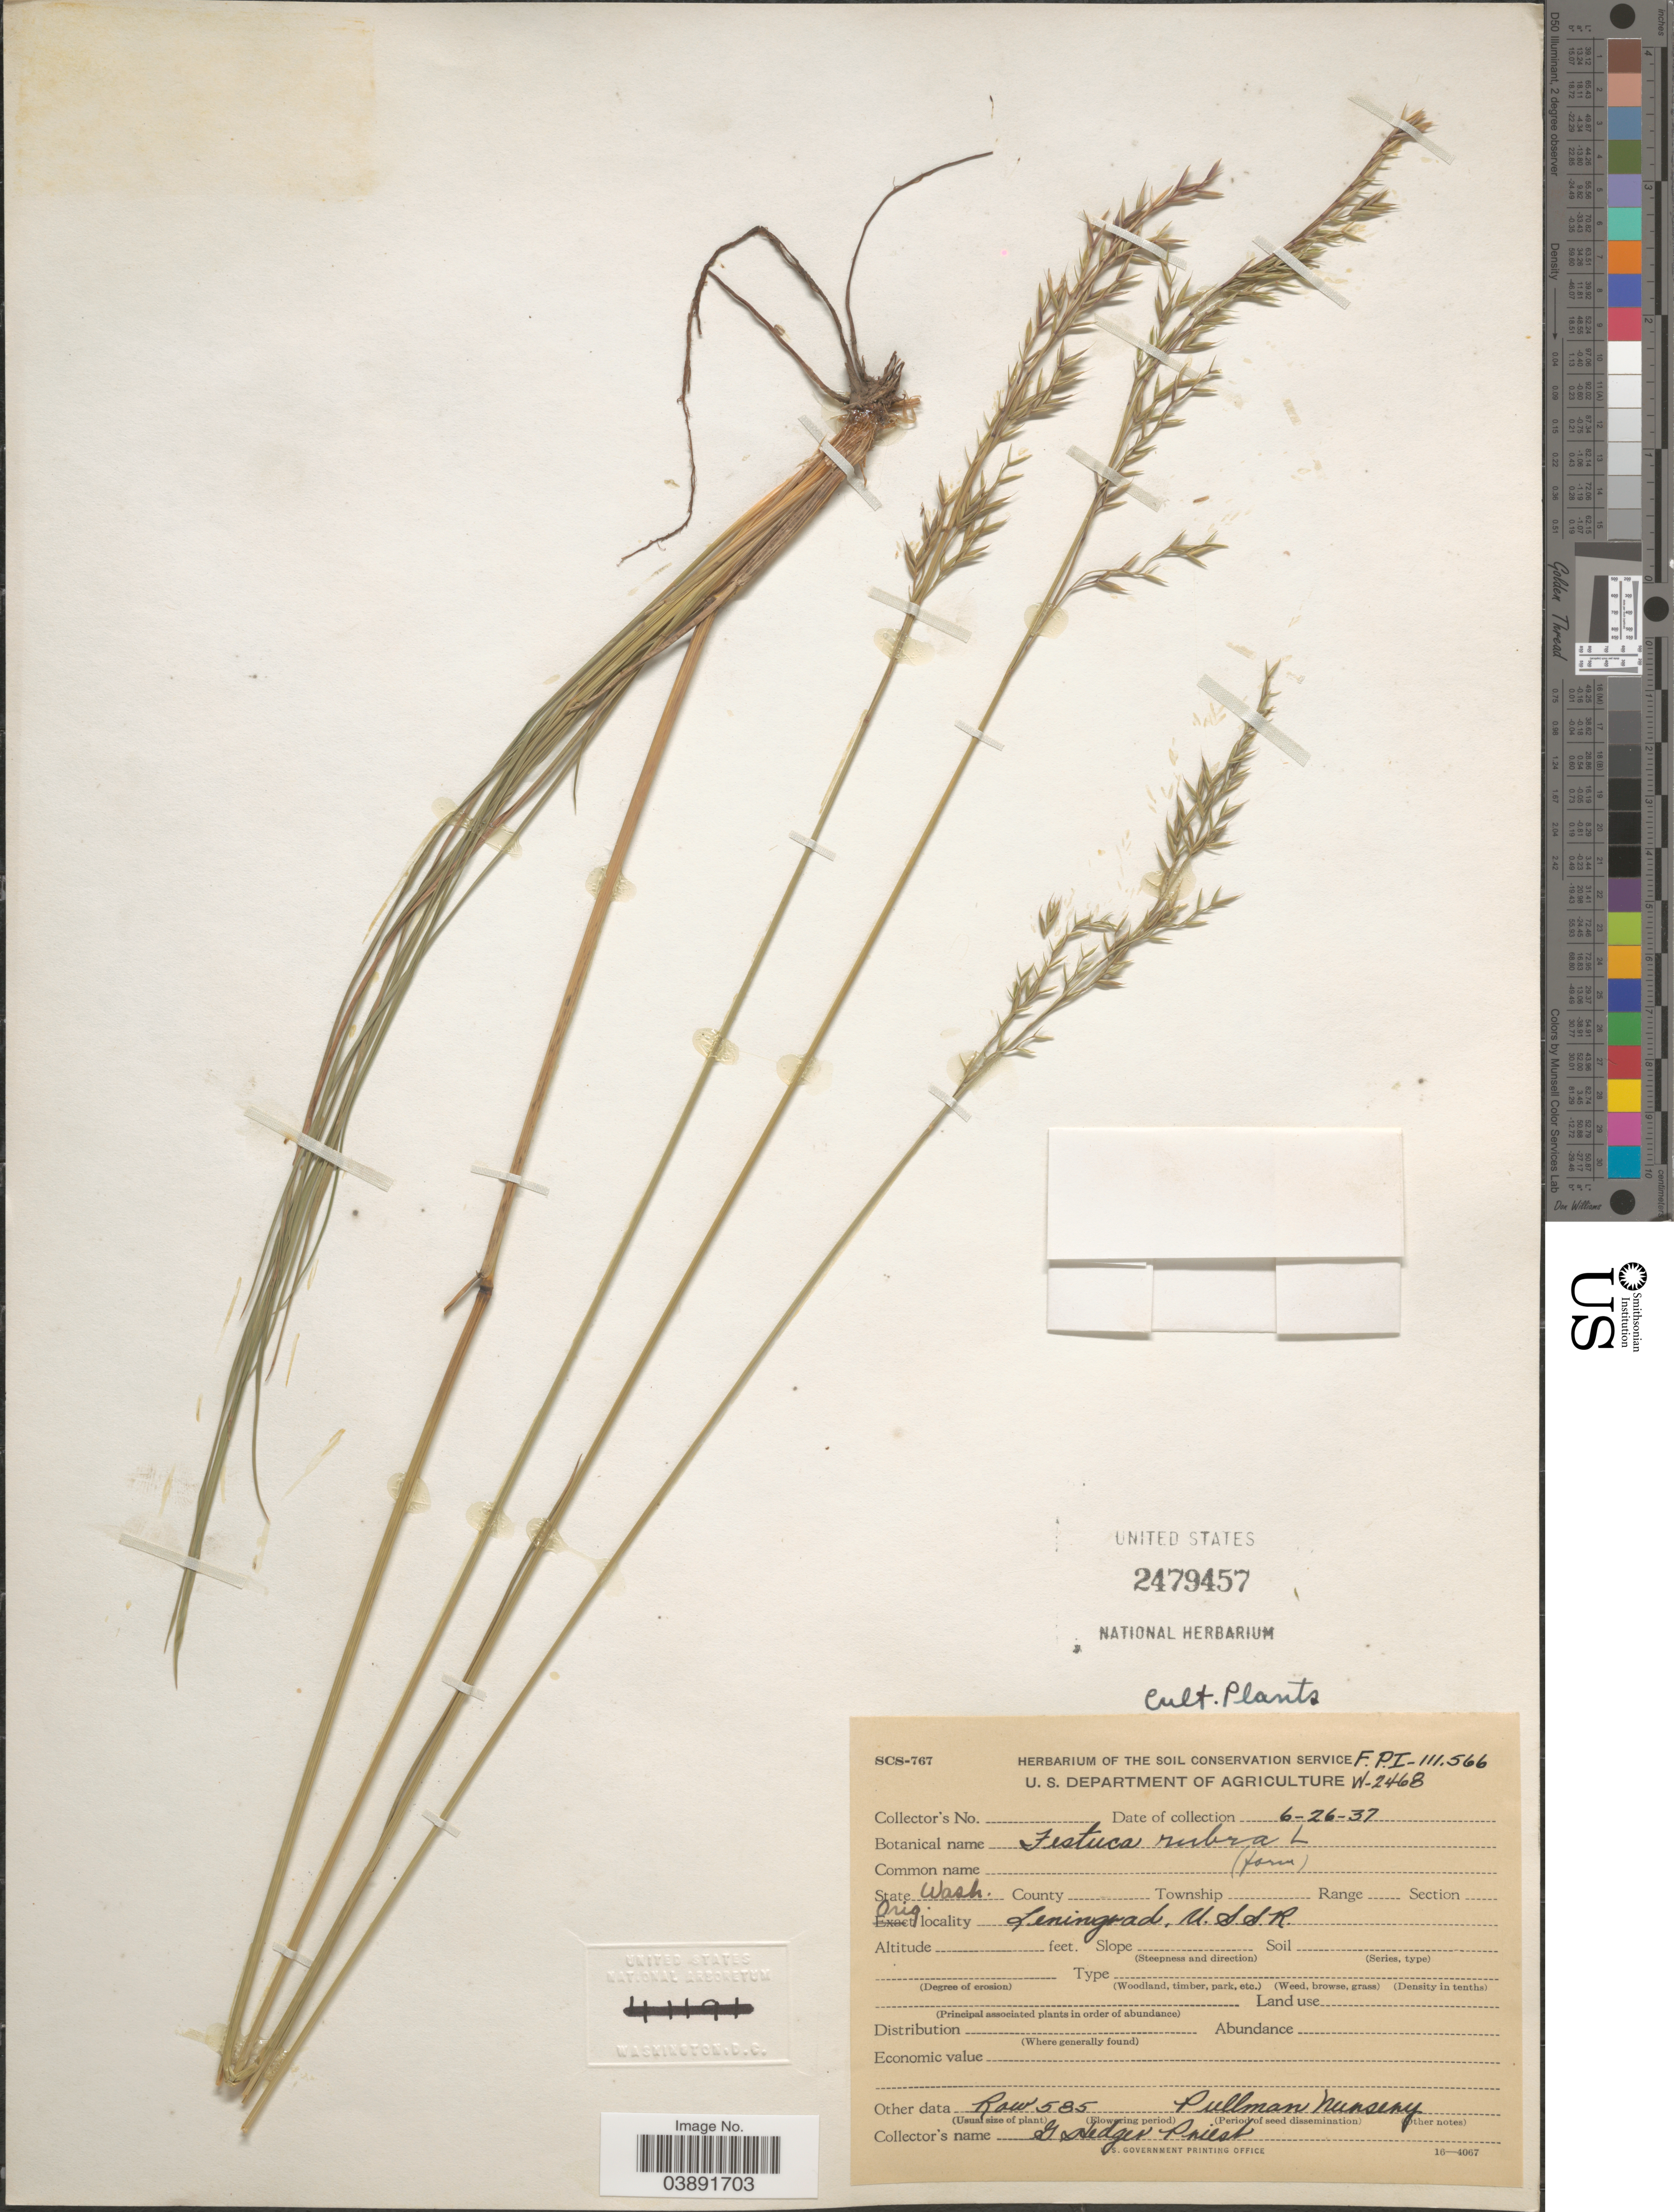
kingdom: Plantae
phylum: Tracheophyta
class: Liliopsida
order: Poales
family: Poaceae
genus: Festuca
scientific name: Festuca rubra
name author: L.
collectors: G. Priest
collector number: F.P.I-111,566/W-2468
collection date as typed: Transcribed d/m/y: 26/6/37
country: United States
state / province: Washington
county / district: Whitman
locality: Row 585 Pullman nursery.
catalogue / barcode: US 2479457